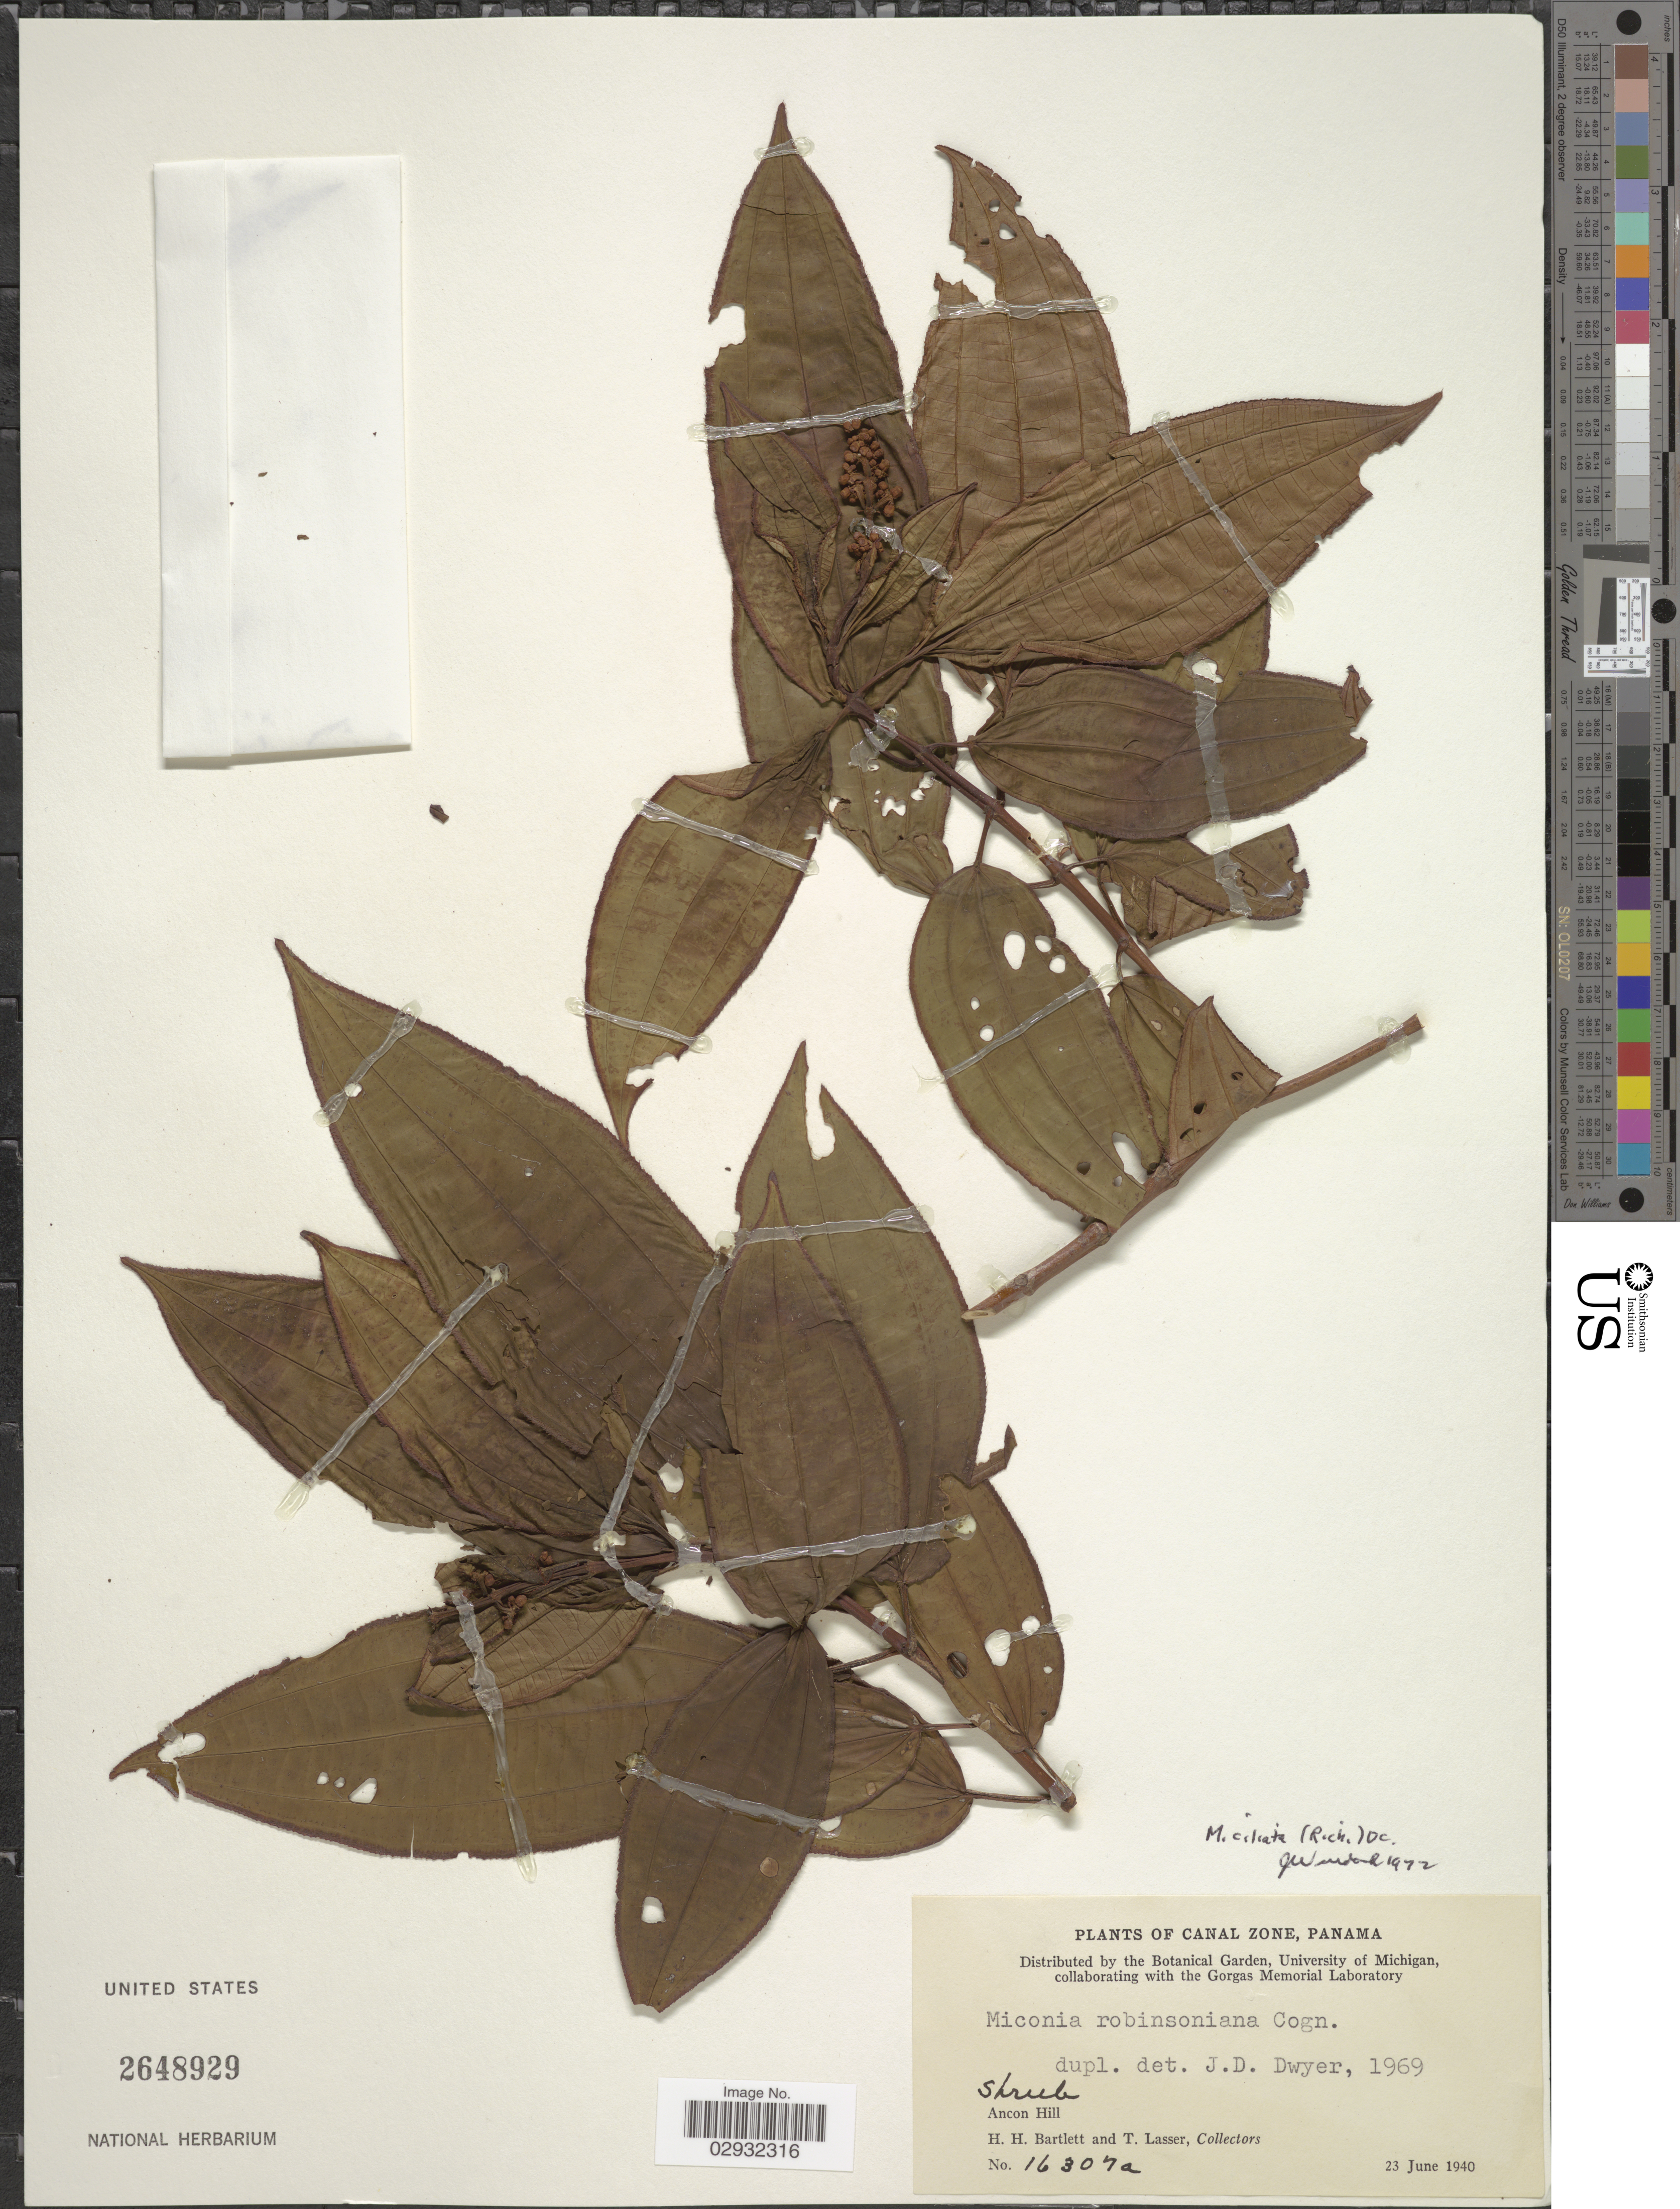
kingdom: Plantae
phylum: Tracheophyta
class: Magnoliopsida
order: Myrtales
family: Melastomataceae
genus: Miconia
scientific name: Miconia ciliata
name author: (Rich.) DC.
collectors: H. H. Bartlett & T. Lasser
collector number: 16307a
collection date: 1940-06-23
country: Panama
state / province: Colón / Panamá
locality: Canal Zone. Ancon Hill.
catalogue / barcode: US 2648929